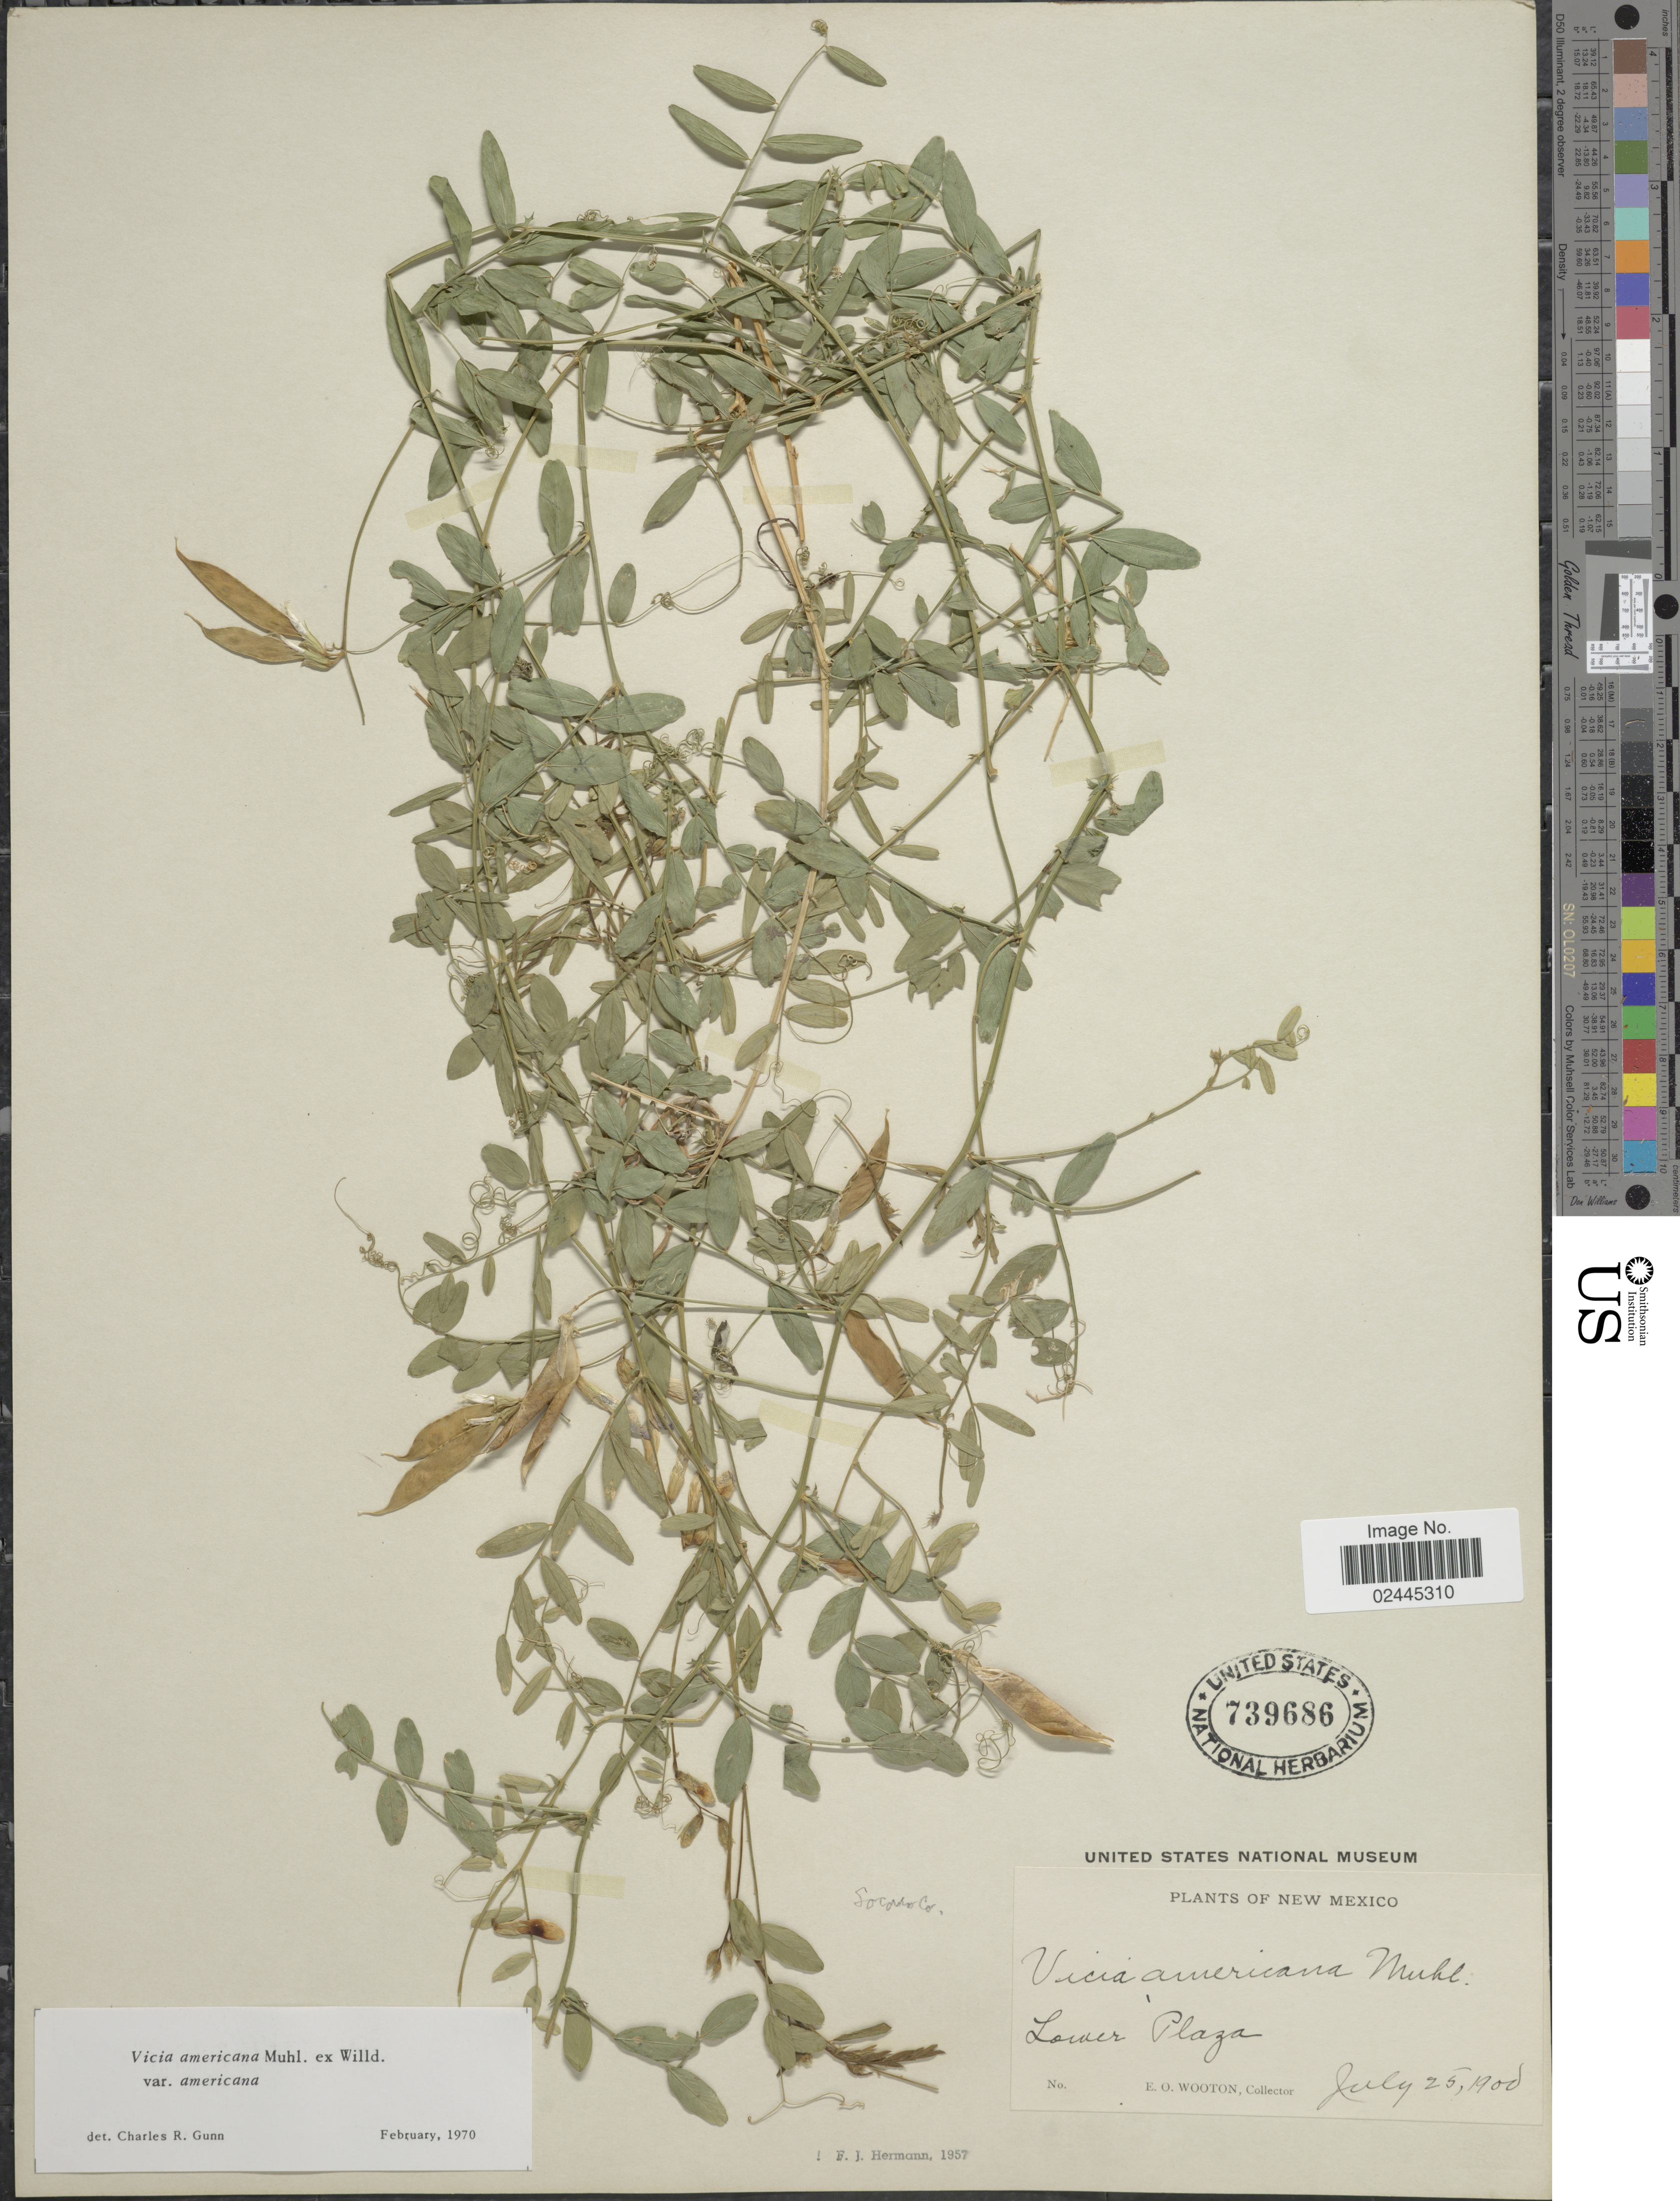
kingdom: Plantae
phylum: Tracheophyta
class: Magnoliopsida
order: Fabales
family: Fabaceae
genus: Vicia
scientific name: Vicia americana var. americana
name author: Muhl. ex Willd.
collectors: E. O. Wooton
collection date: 1900-07-25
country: United States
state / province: New Mexico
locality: Lower Plaza. Socorro Co.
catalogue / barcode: US 739686